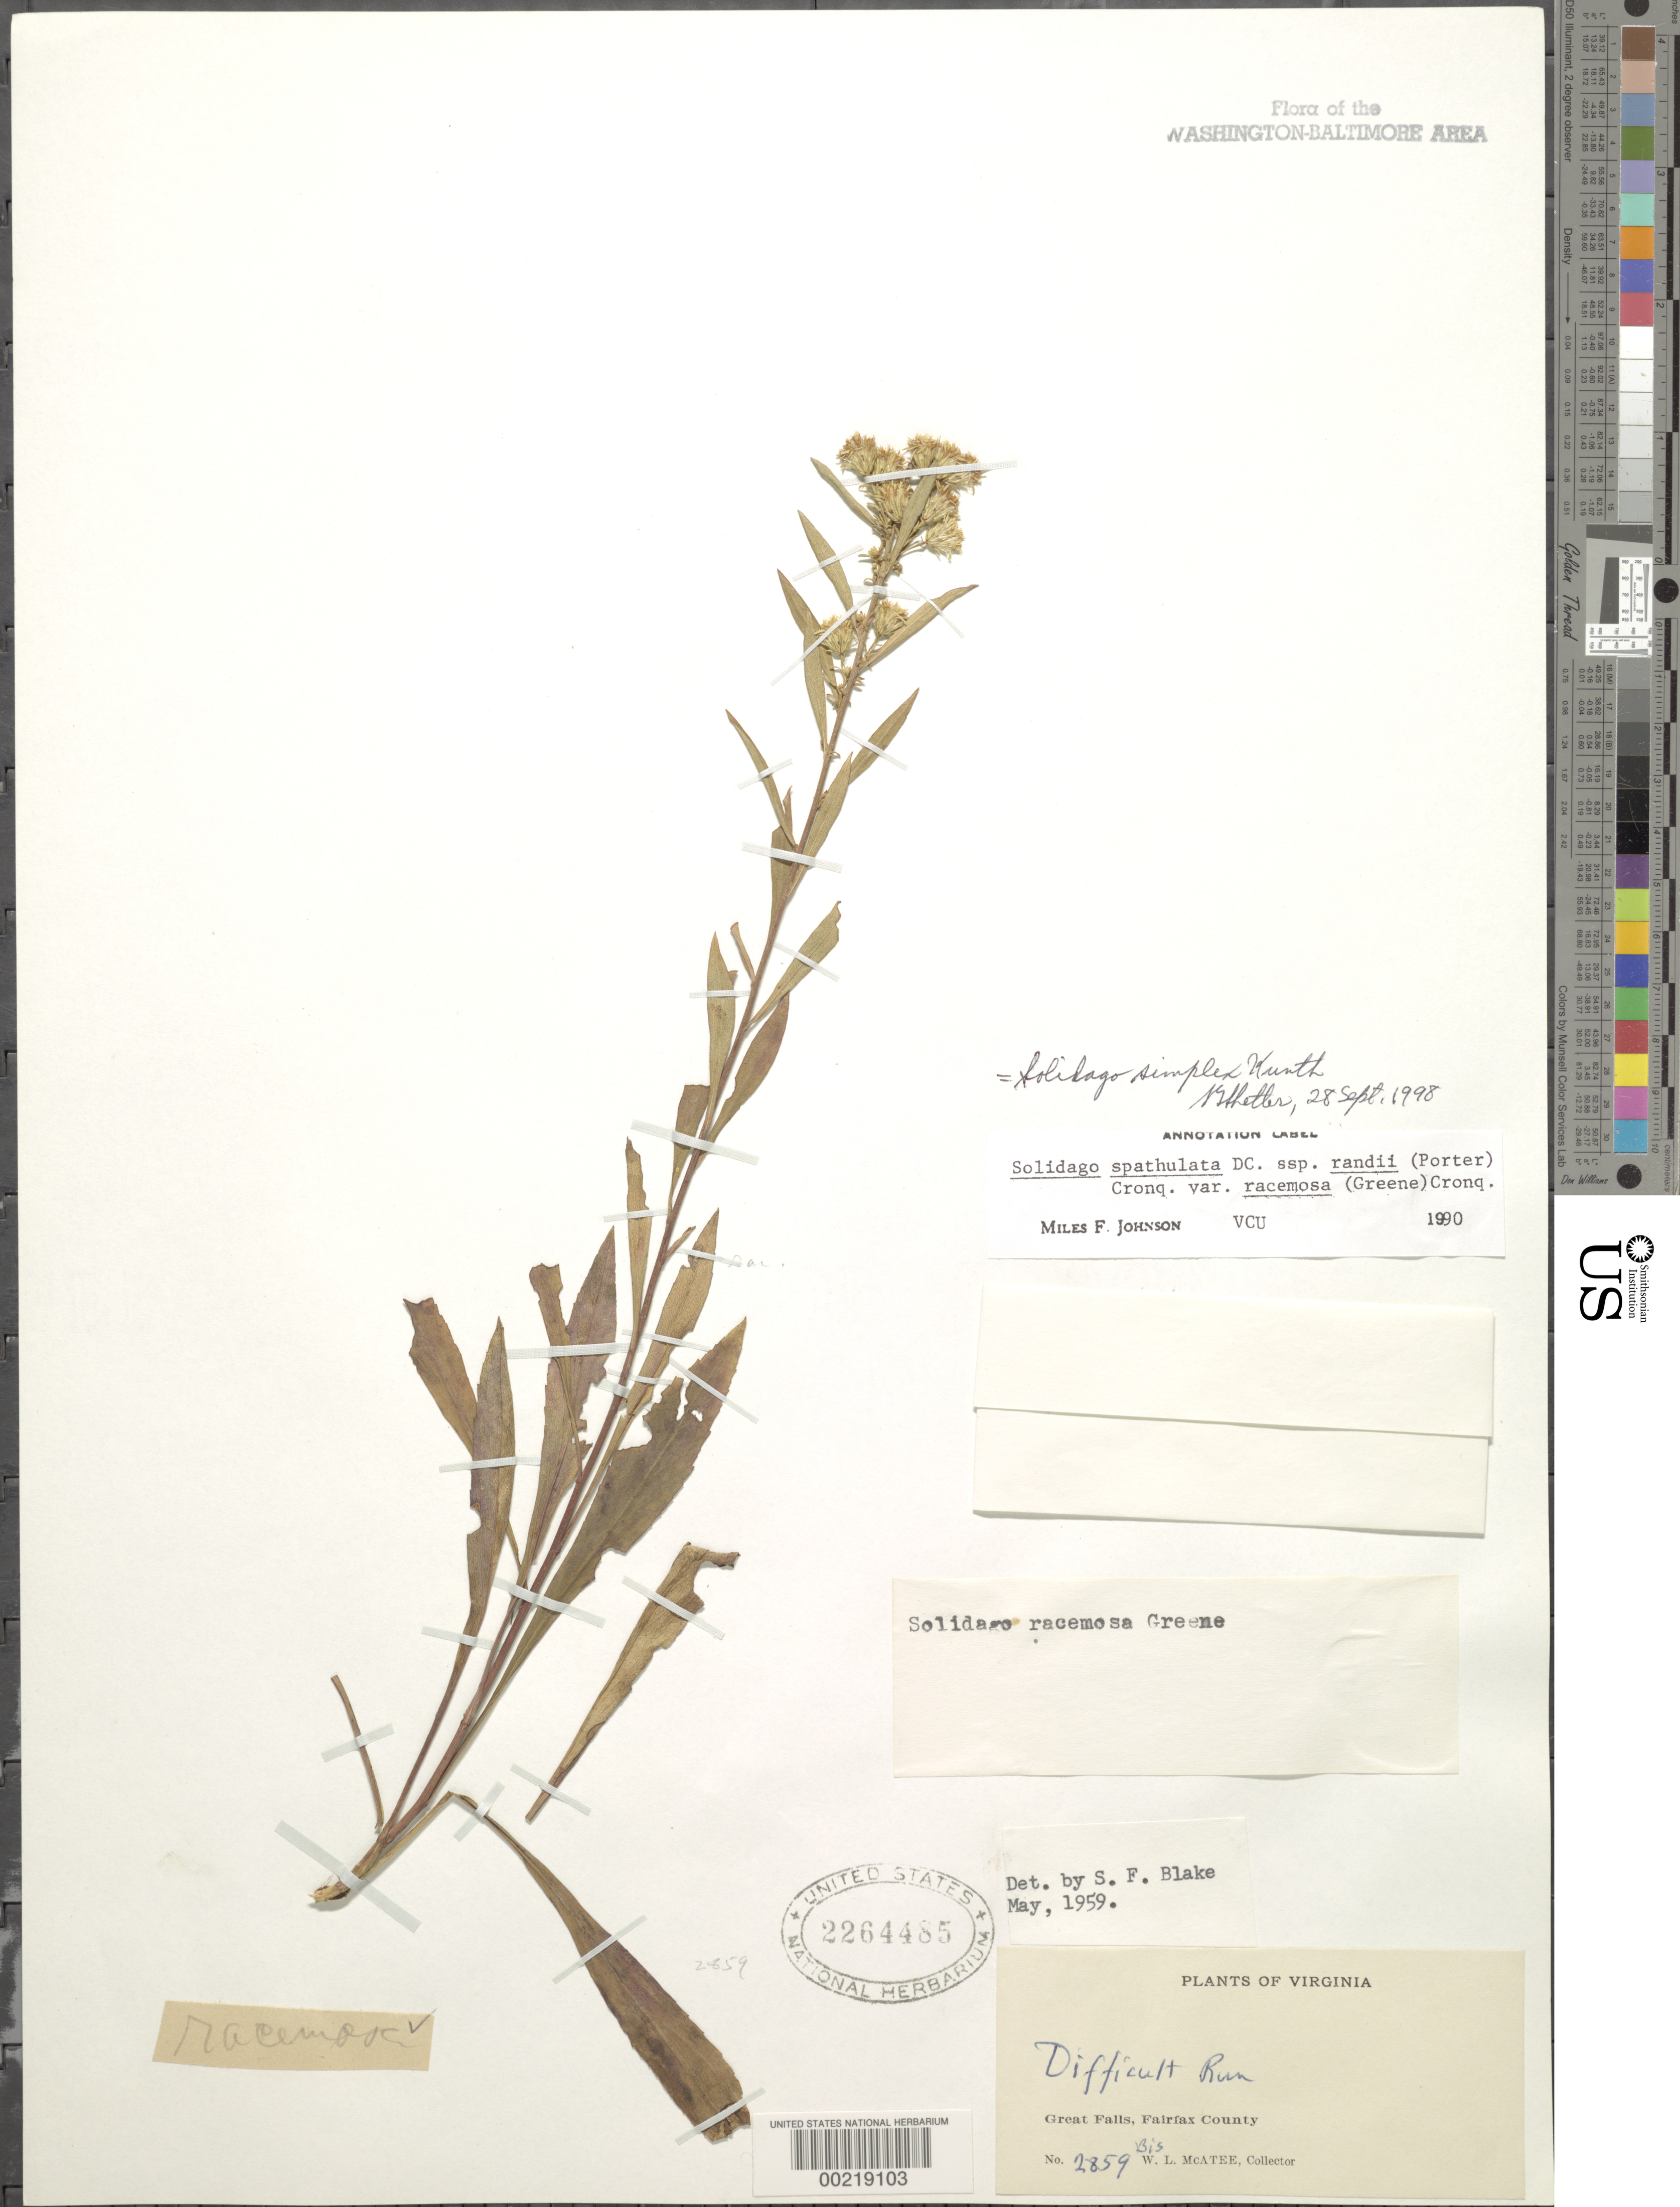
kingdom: Plantae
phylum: Tracheophyta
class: Magnoliopsida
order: Asterales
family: Asteraceae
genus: Solidago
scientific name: Solidago simplex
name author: Kunth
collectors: W. McAtee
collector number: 2859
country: United States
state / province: Virginia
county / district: Fairfax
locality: Great Falls, Difficult Run, C. & O. Canal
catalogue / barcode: US 2264485